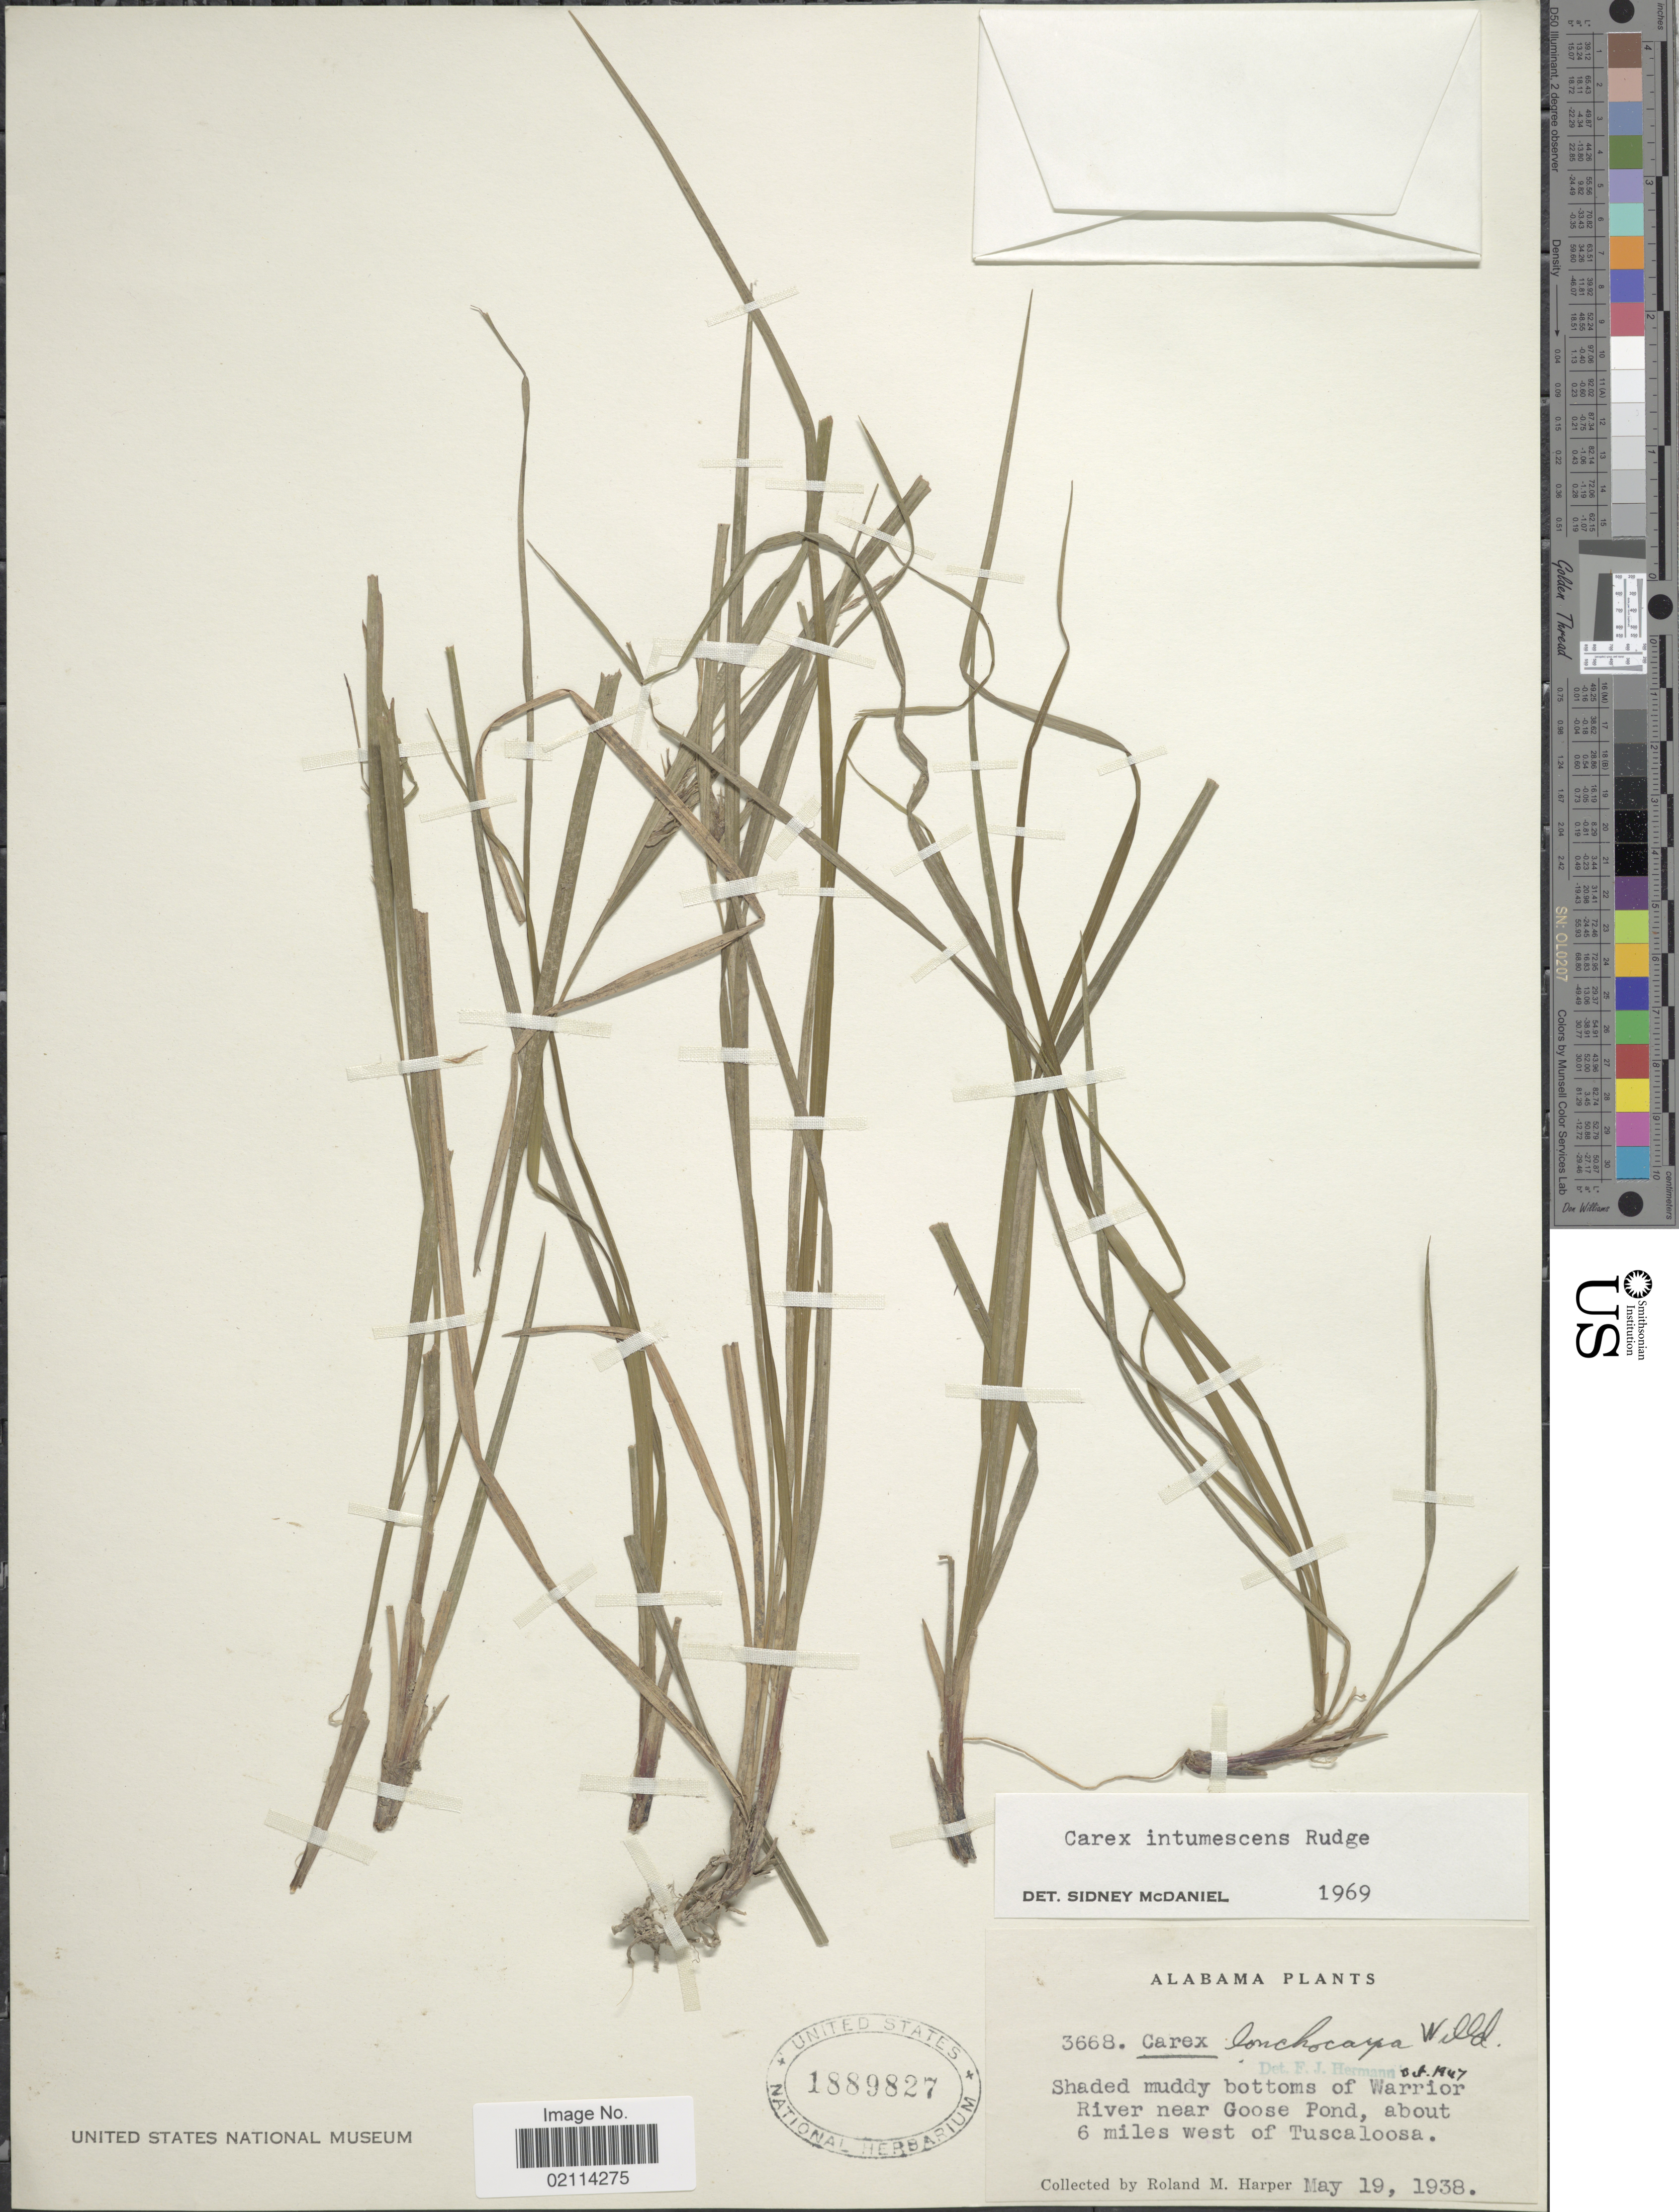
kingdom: Plantae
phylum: Tracheophyta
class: Liliopsida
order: Poales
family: Cyperaceae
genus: Carex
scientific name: Carex intumescens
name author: Rudge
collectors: R. M. Harper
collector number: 3668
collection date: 1938-05-19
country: United States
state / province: Alabama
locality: Shaded muddy bottoms of Warrior River near Goose Pond, about 6 miles west of Tuscaloosa.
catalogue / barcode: US 1889827